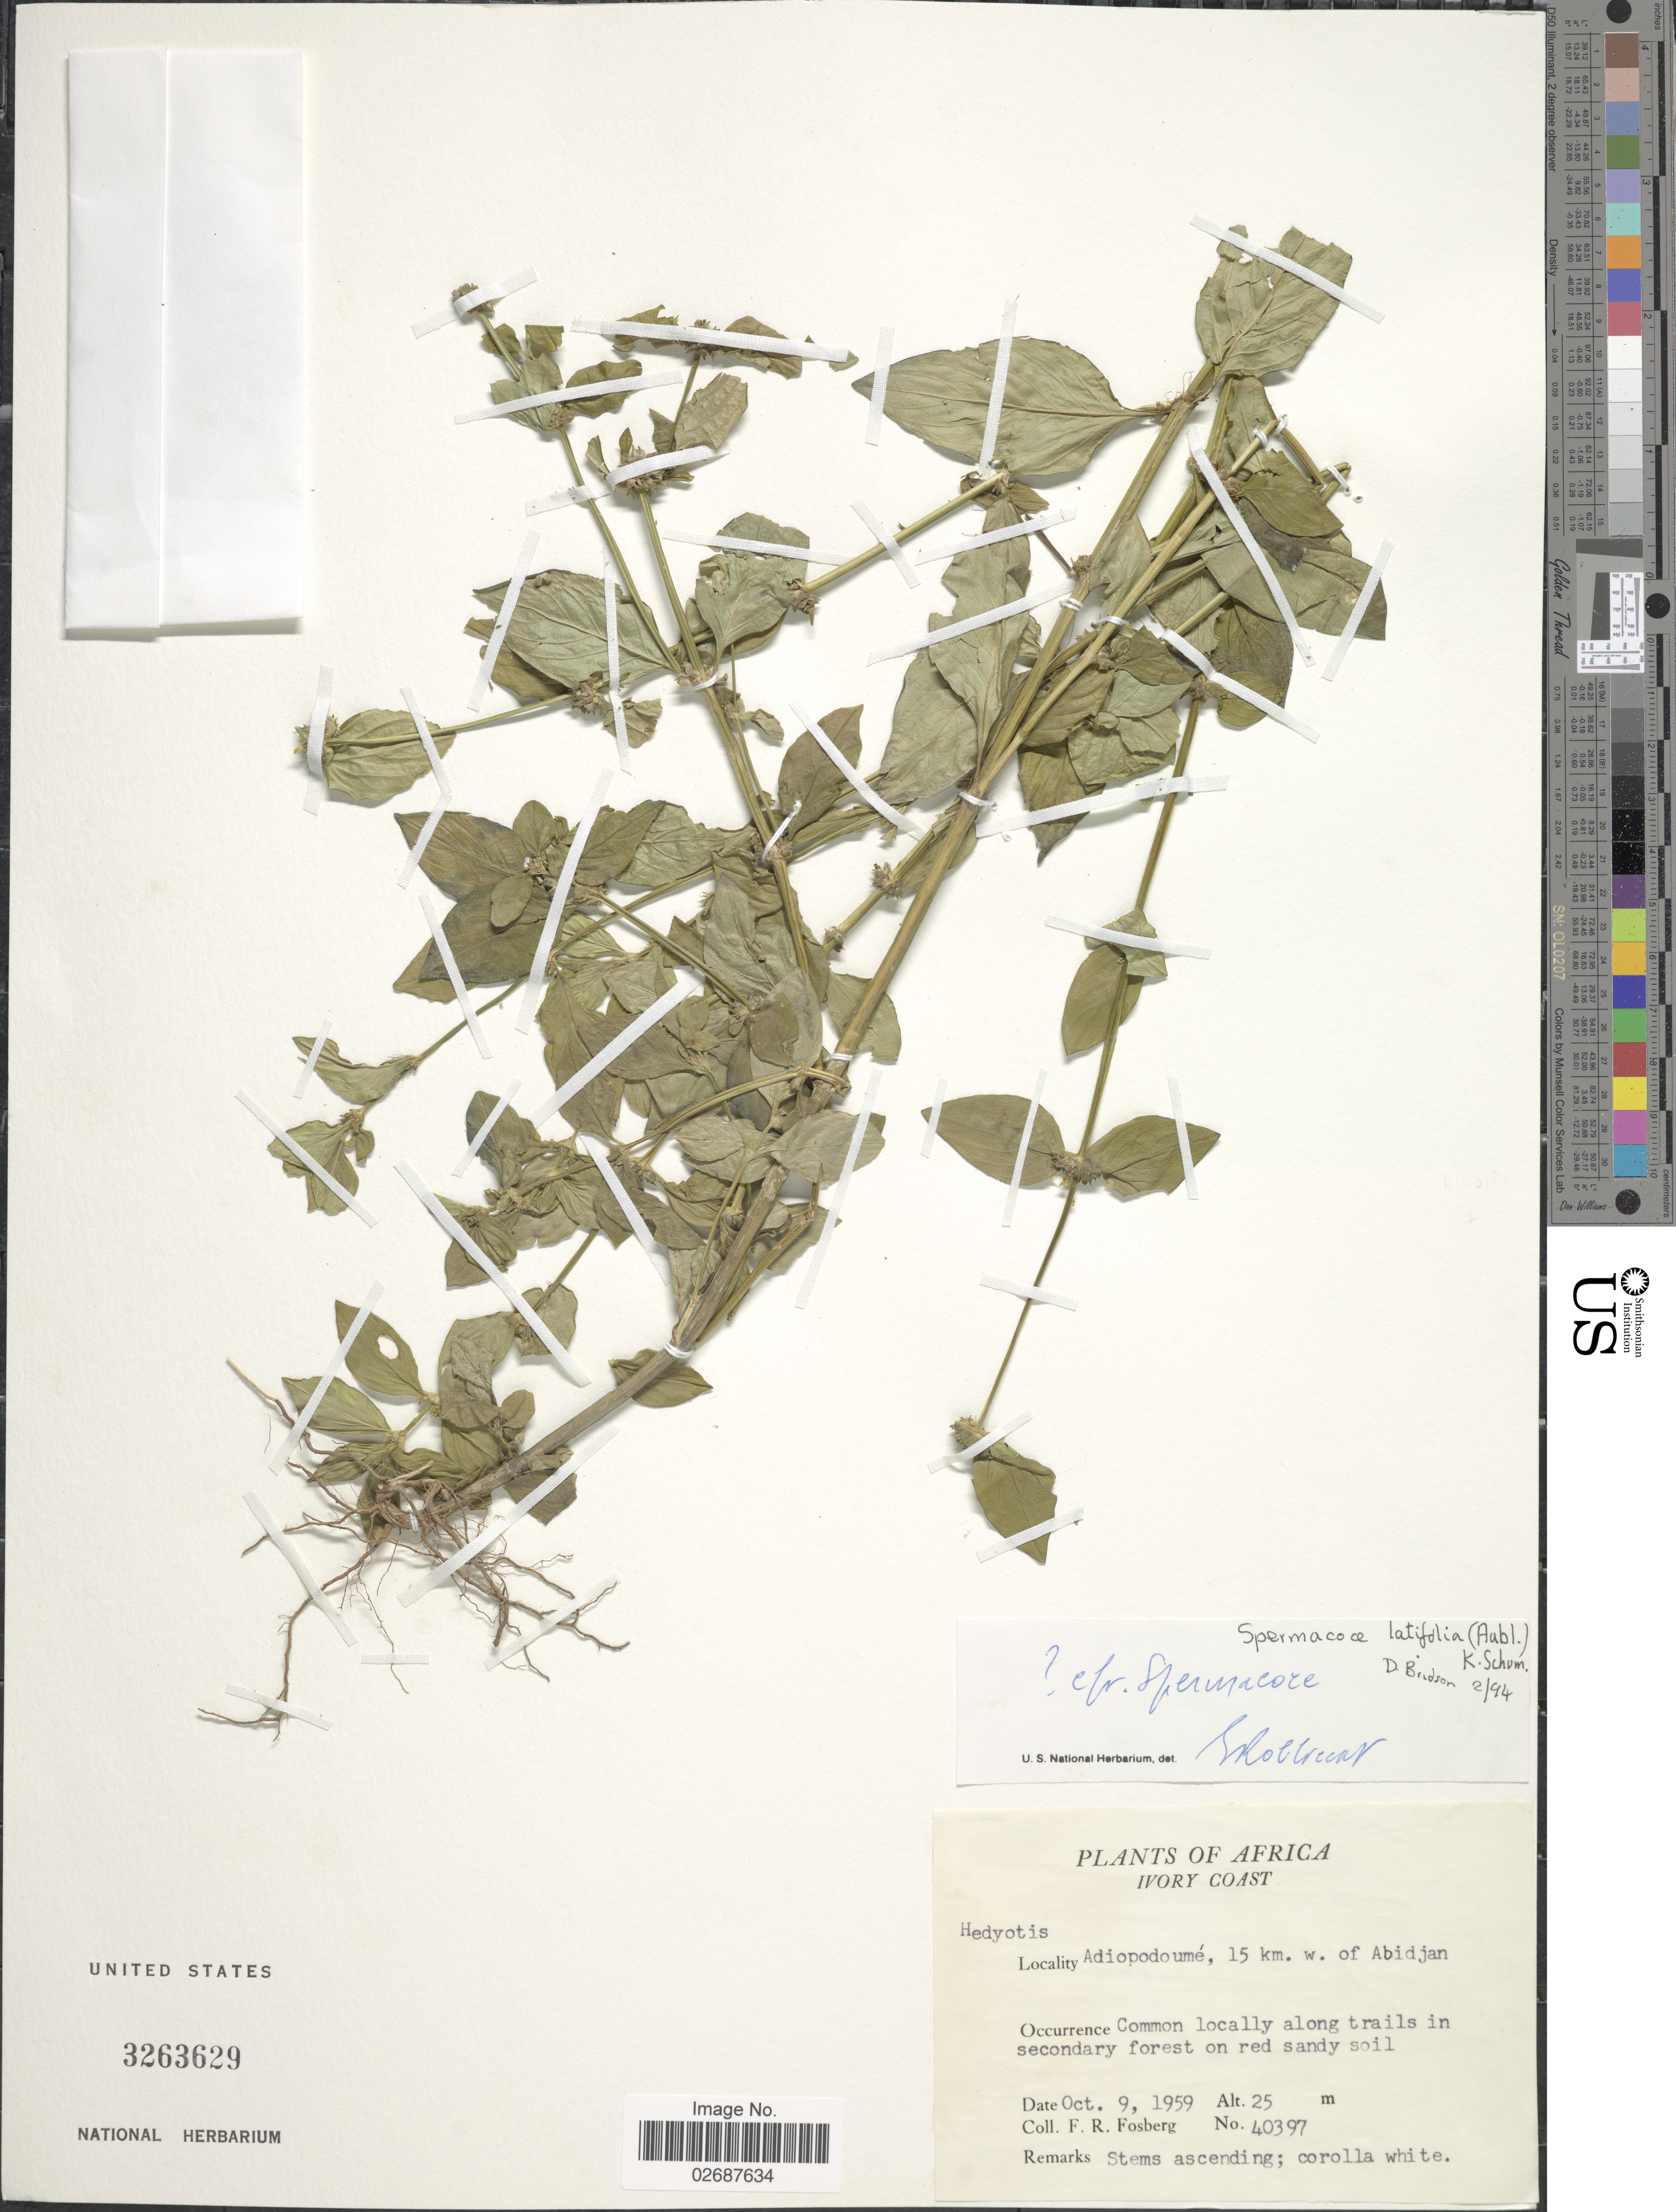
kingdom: Plantae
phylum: Tracheophyta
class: Magnoliopsida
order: Gentianales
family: Rubiaceae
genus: Borreria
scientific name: Borreria latifolia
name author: (Aubl.) K. Schum.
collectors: F. R. Fosberg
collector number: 40397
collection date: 1959-10-09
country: Ivory Coast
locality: Adiopodoume, 15 km. w. of Abidjan, common locally along trails.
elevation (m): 25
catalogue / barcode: US 3263629